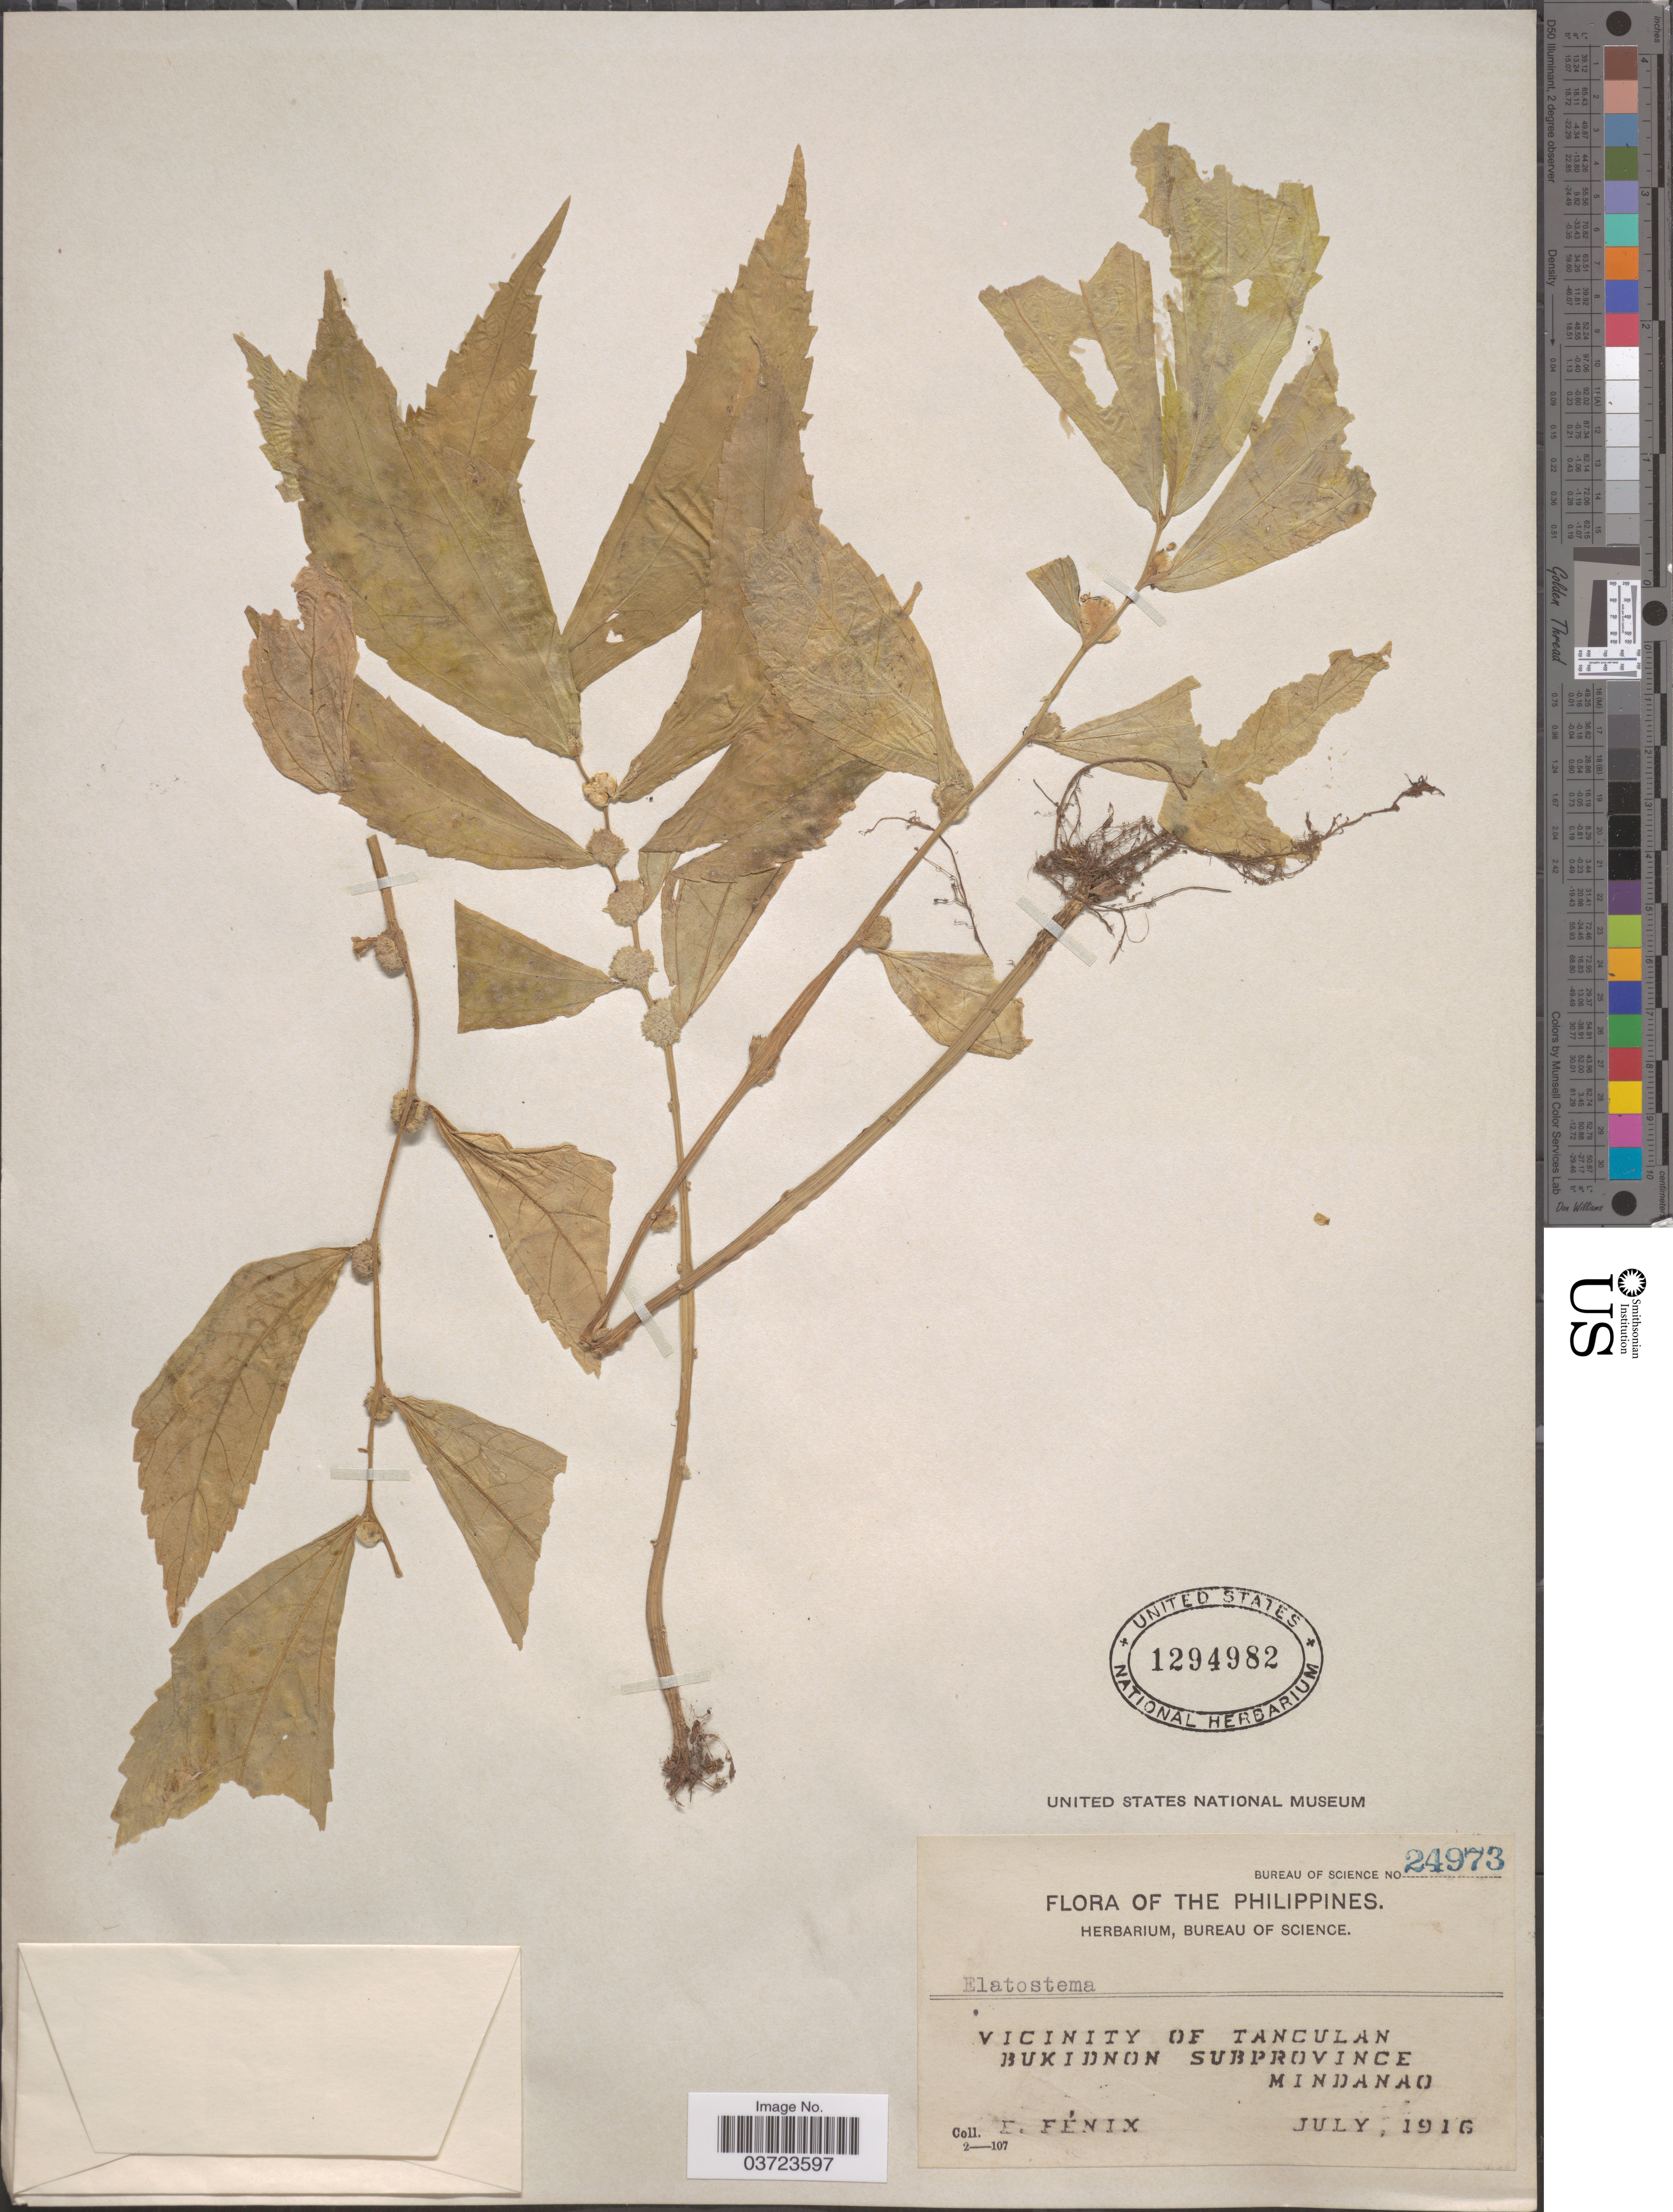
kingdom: Plantae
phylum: Tracheophyta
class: Magnoliopsida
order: Rosales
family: Urticaceae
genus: Elatostema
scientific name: Elatostema sp.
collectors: E. Fénix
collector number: Bureau of Science 24973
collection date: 1916-07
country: Philippines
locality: Vicinity of Tanculan. Bukidnon Subprovince Mindanao.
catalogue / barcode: US 1294982